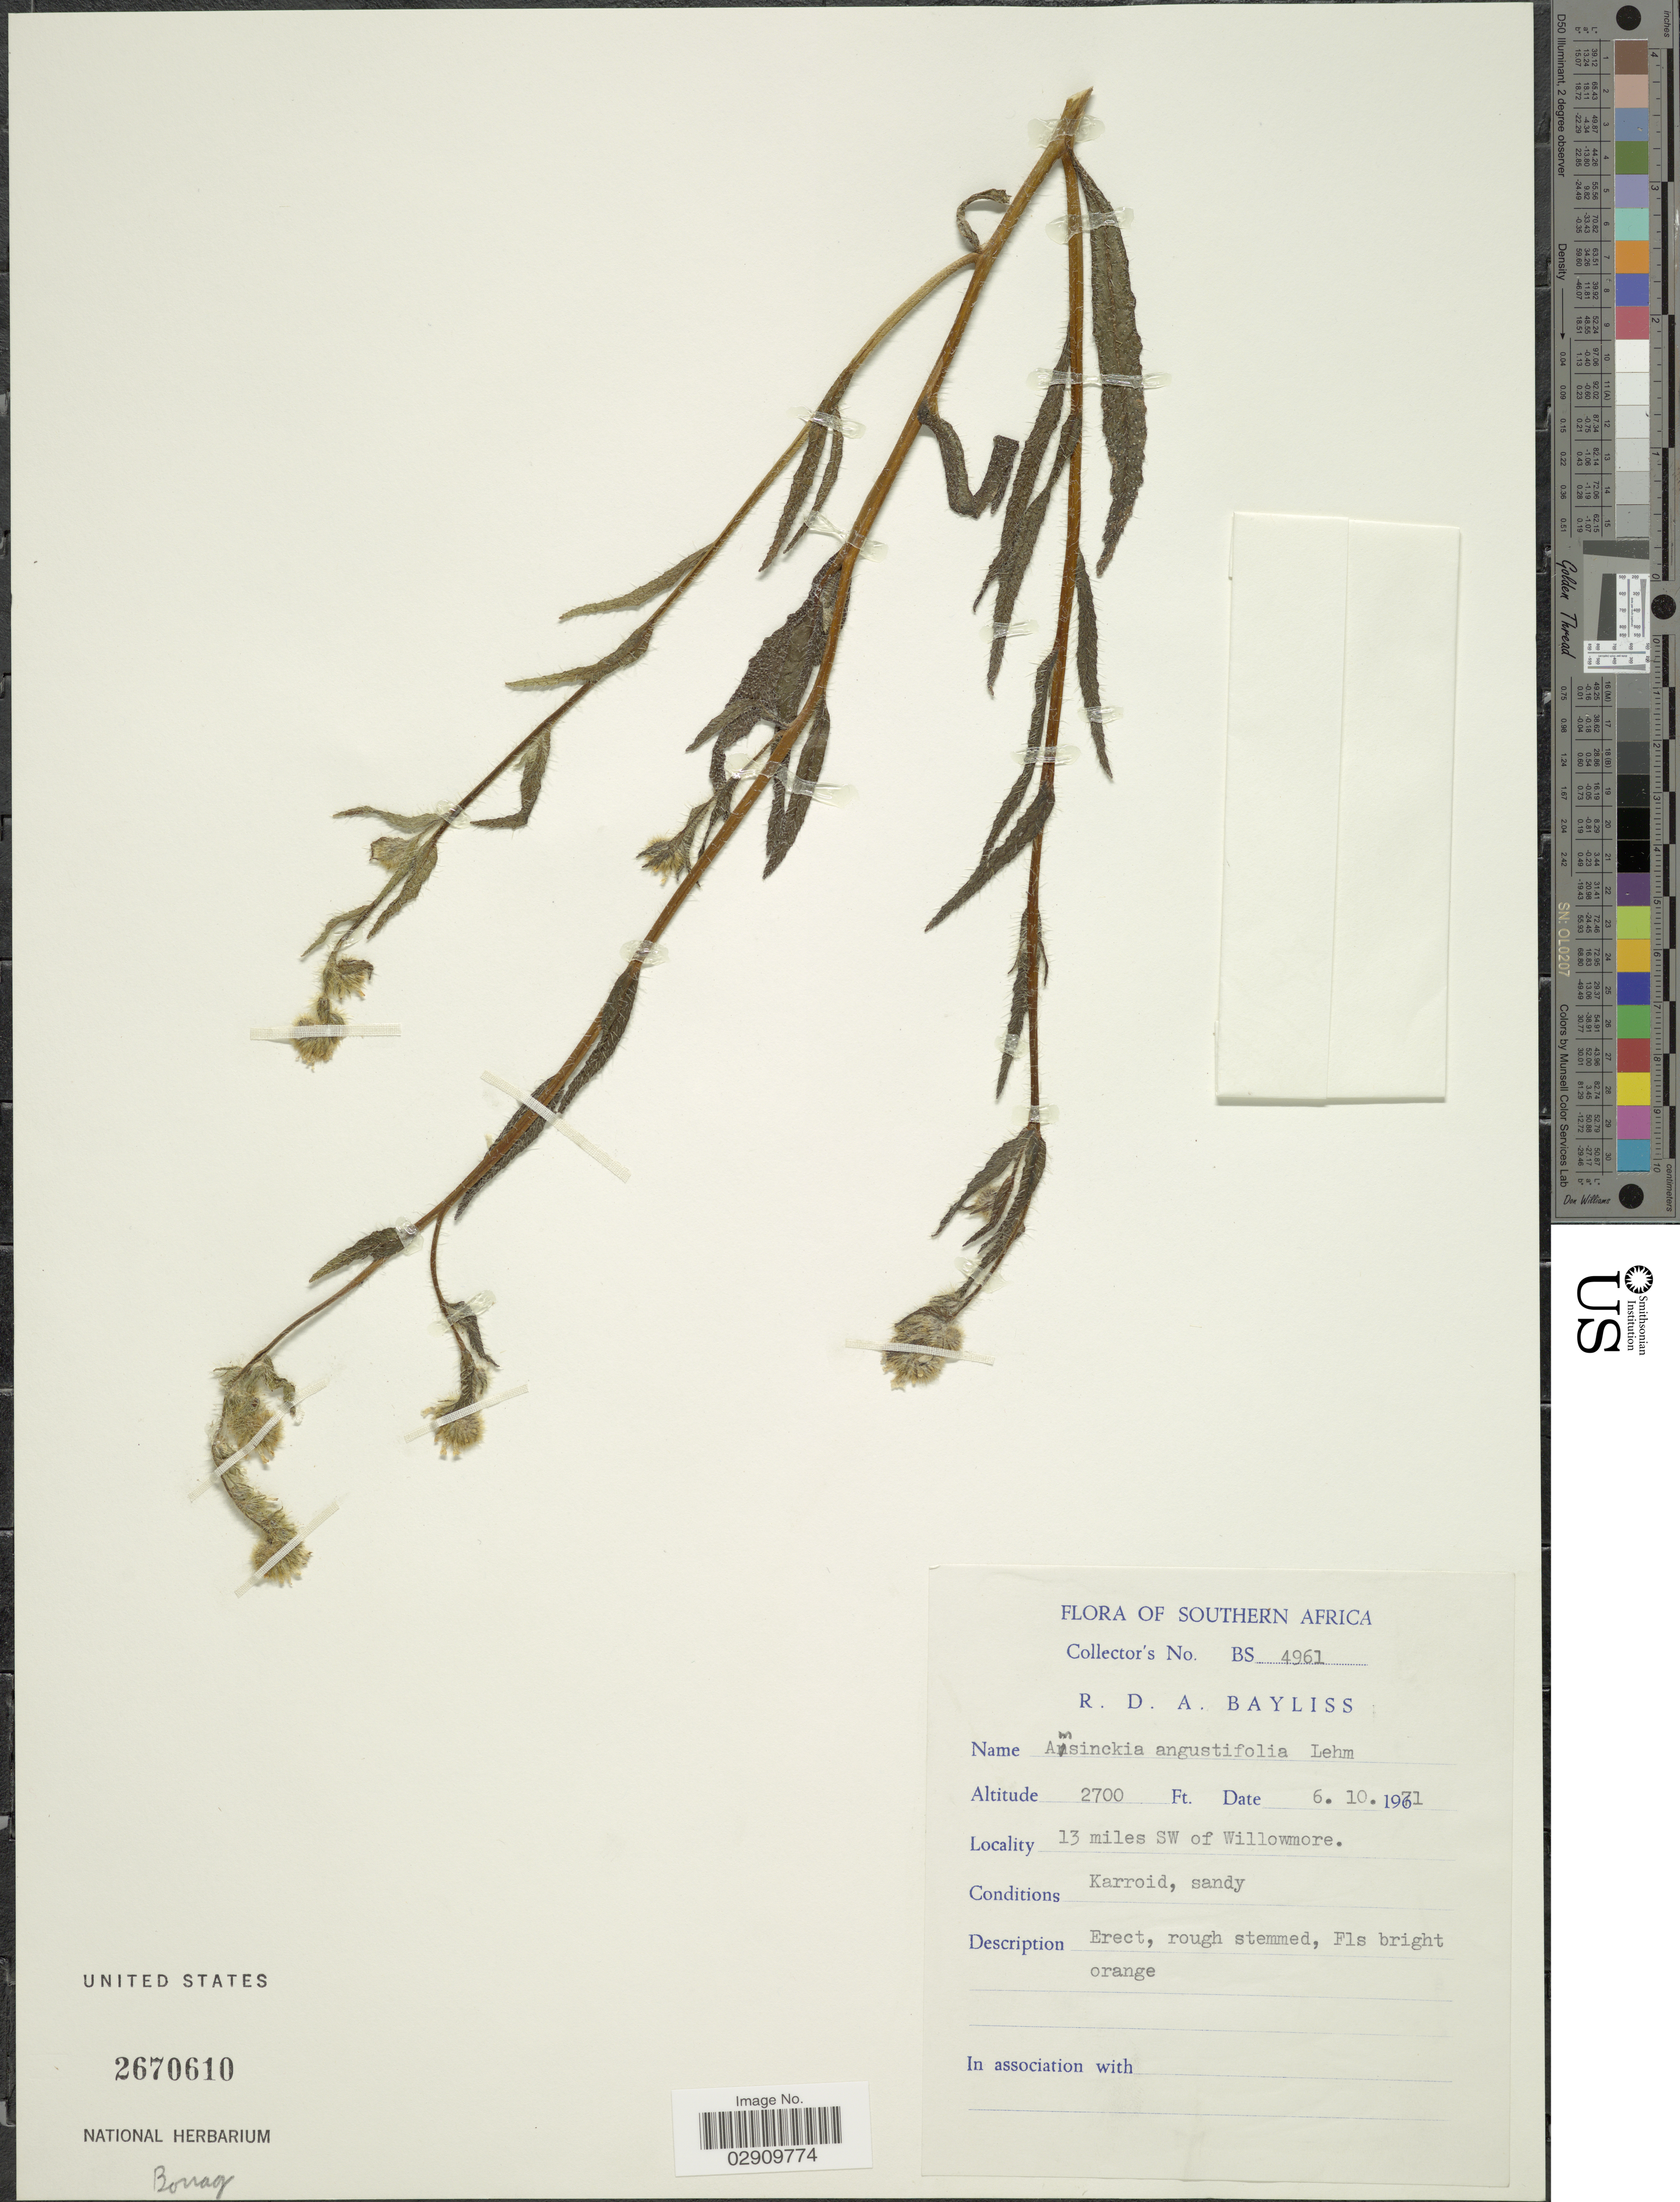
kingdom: Plantae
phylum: Tracheophyta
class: Magnoliopsida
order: Boraginales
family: Boraginaceae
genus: Amsinckia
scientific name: Amsinckia calycina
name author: (Moris) Chater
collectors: R. Bayliss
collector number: BS4961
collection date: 1971-10-06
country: South Africa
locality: Southern Africa, 13 miles SW of Willowmore, Karroid.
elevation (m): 823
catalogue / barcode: US 2670610